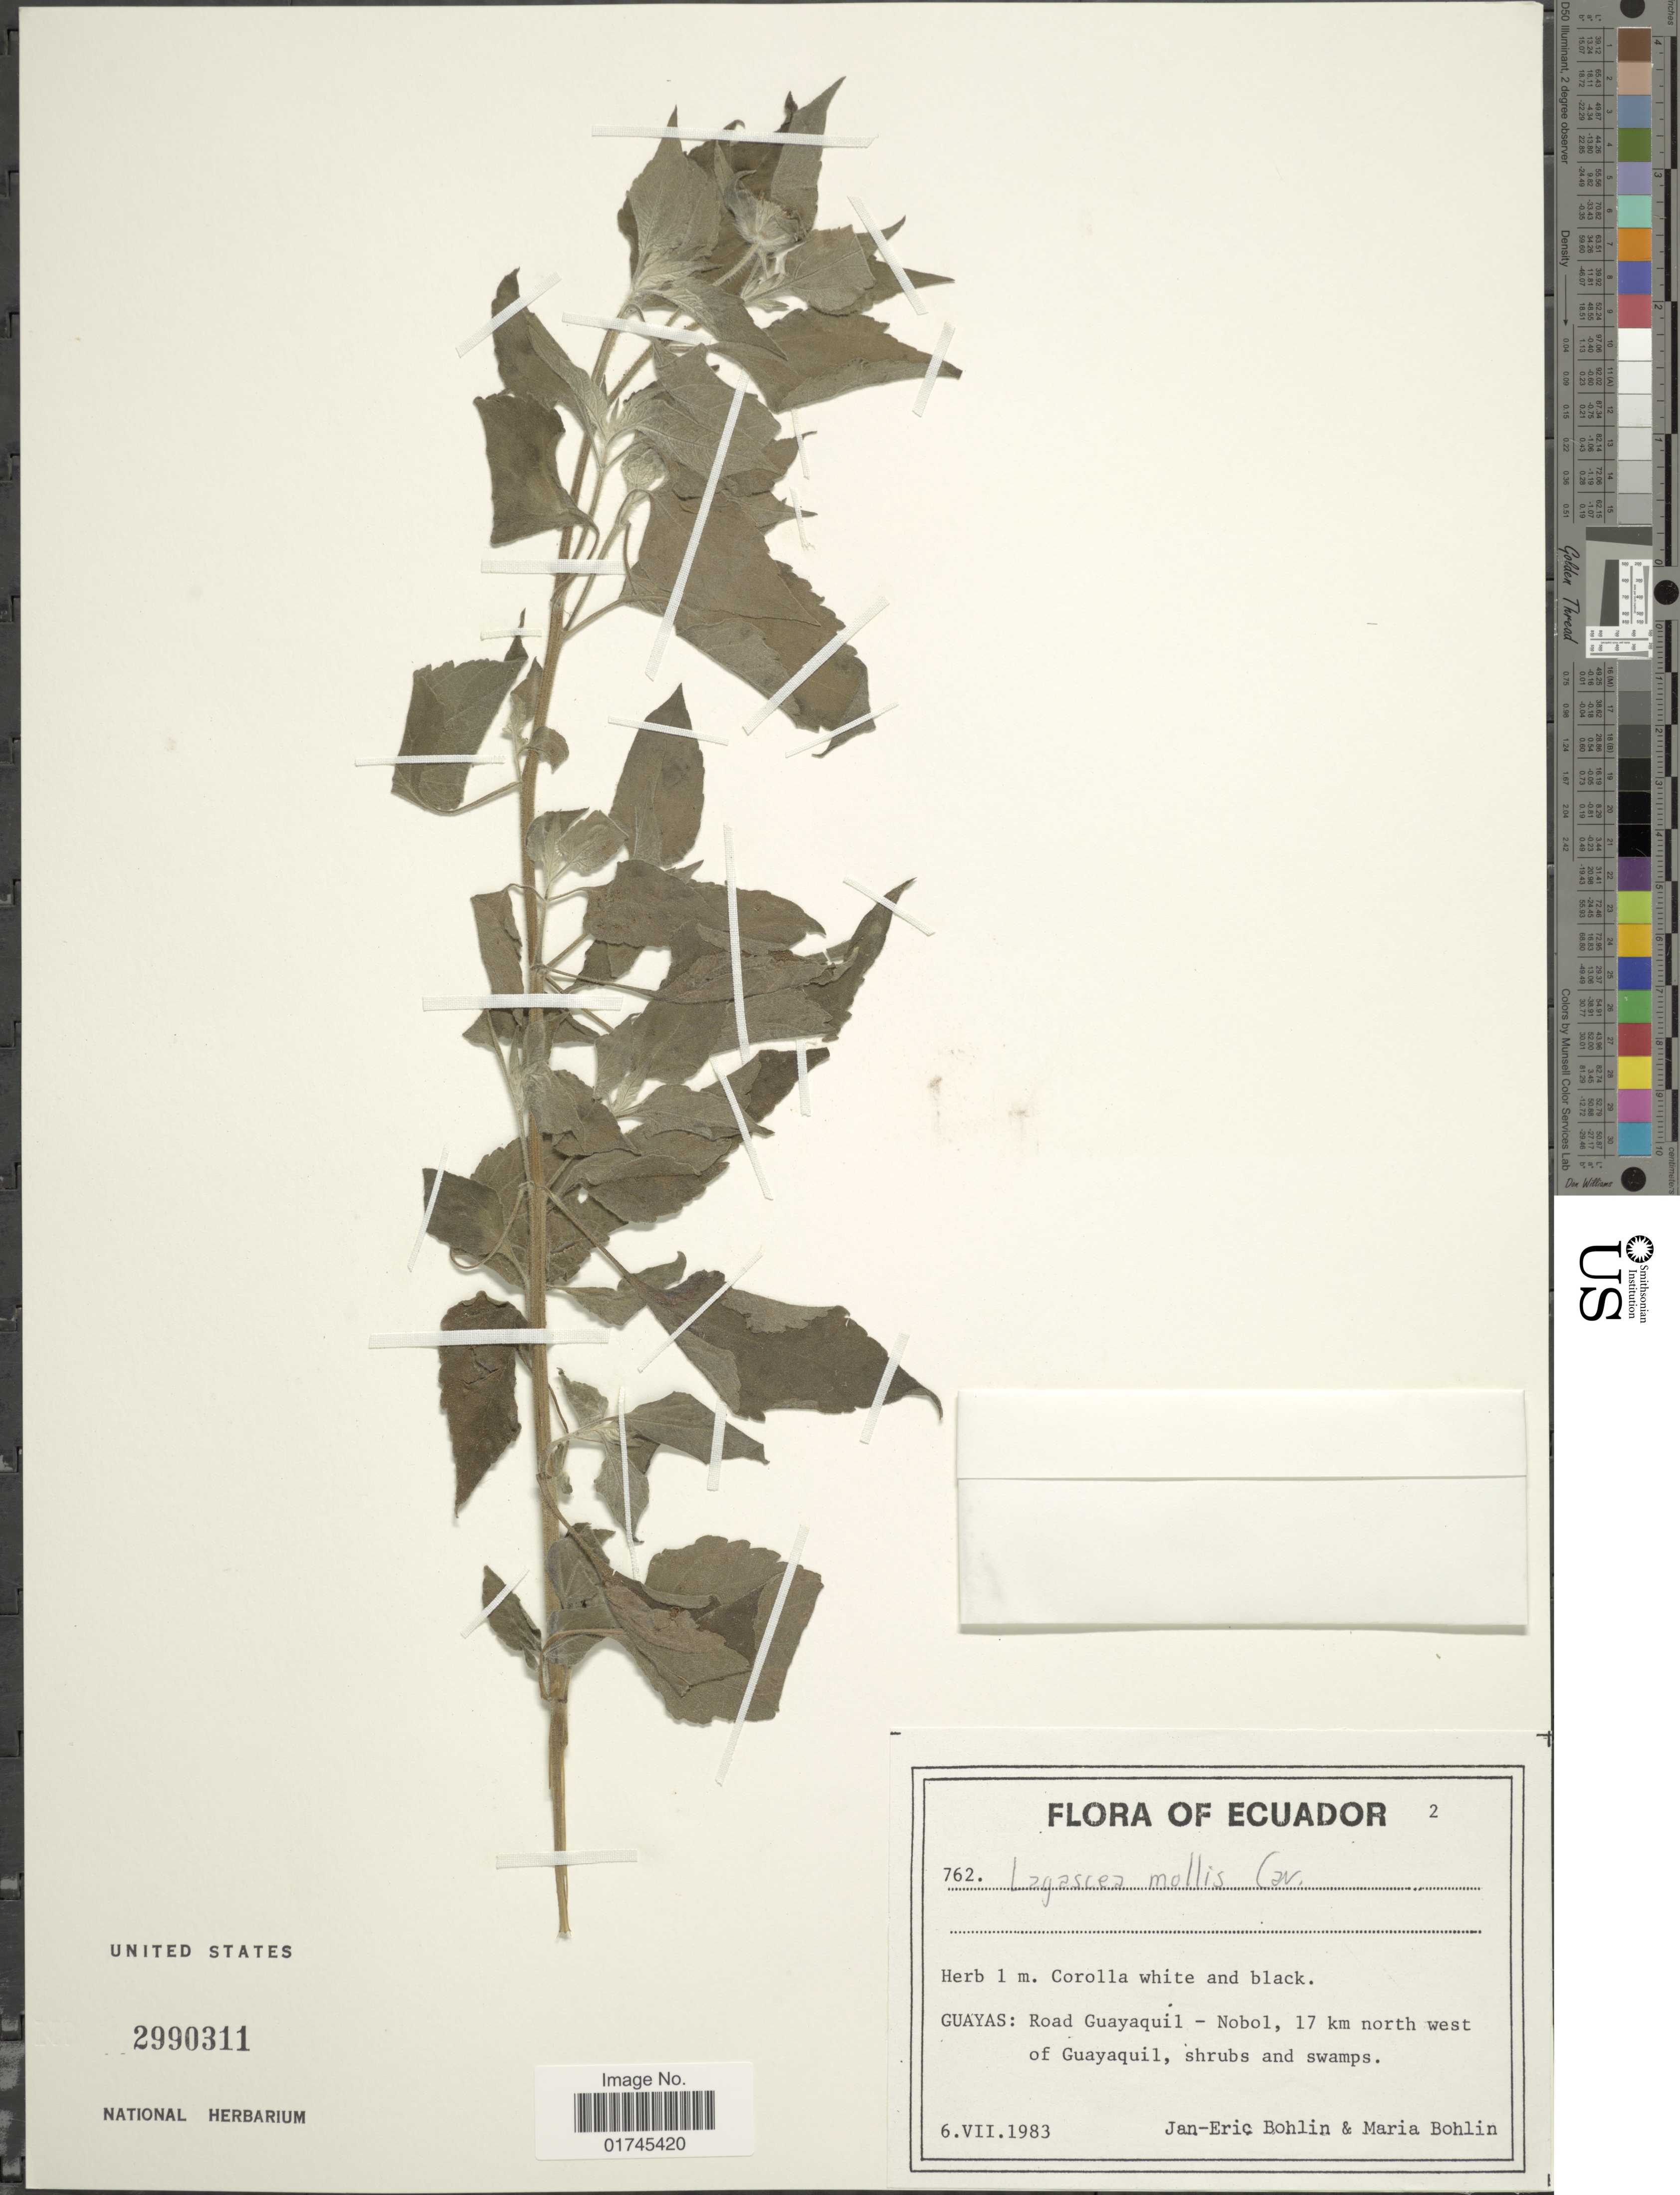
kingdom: Plantae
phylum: Tracheophyta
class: Magnoliopsida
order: Asterales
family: Asteraceae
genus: Lagascea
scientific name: Lagascea mollis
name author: Cav.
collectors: J. Bohlin & M. Bohlin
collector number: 762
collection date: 1983-07-06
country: Ecuador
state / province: Guayas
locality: Road Guayaquil-Nobol, 17 km north west of Guayaquil, shrubs and swamps.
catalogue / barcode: US 2990311